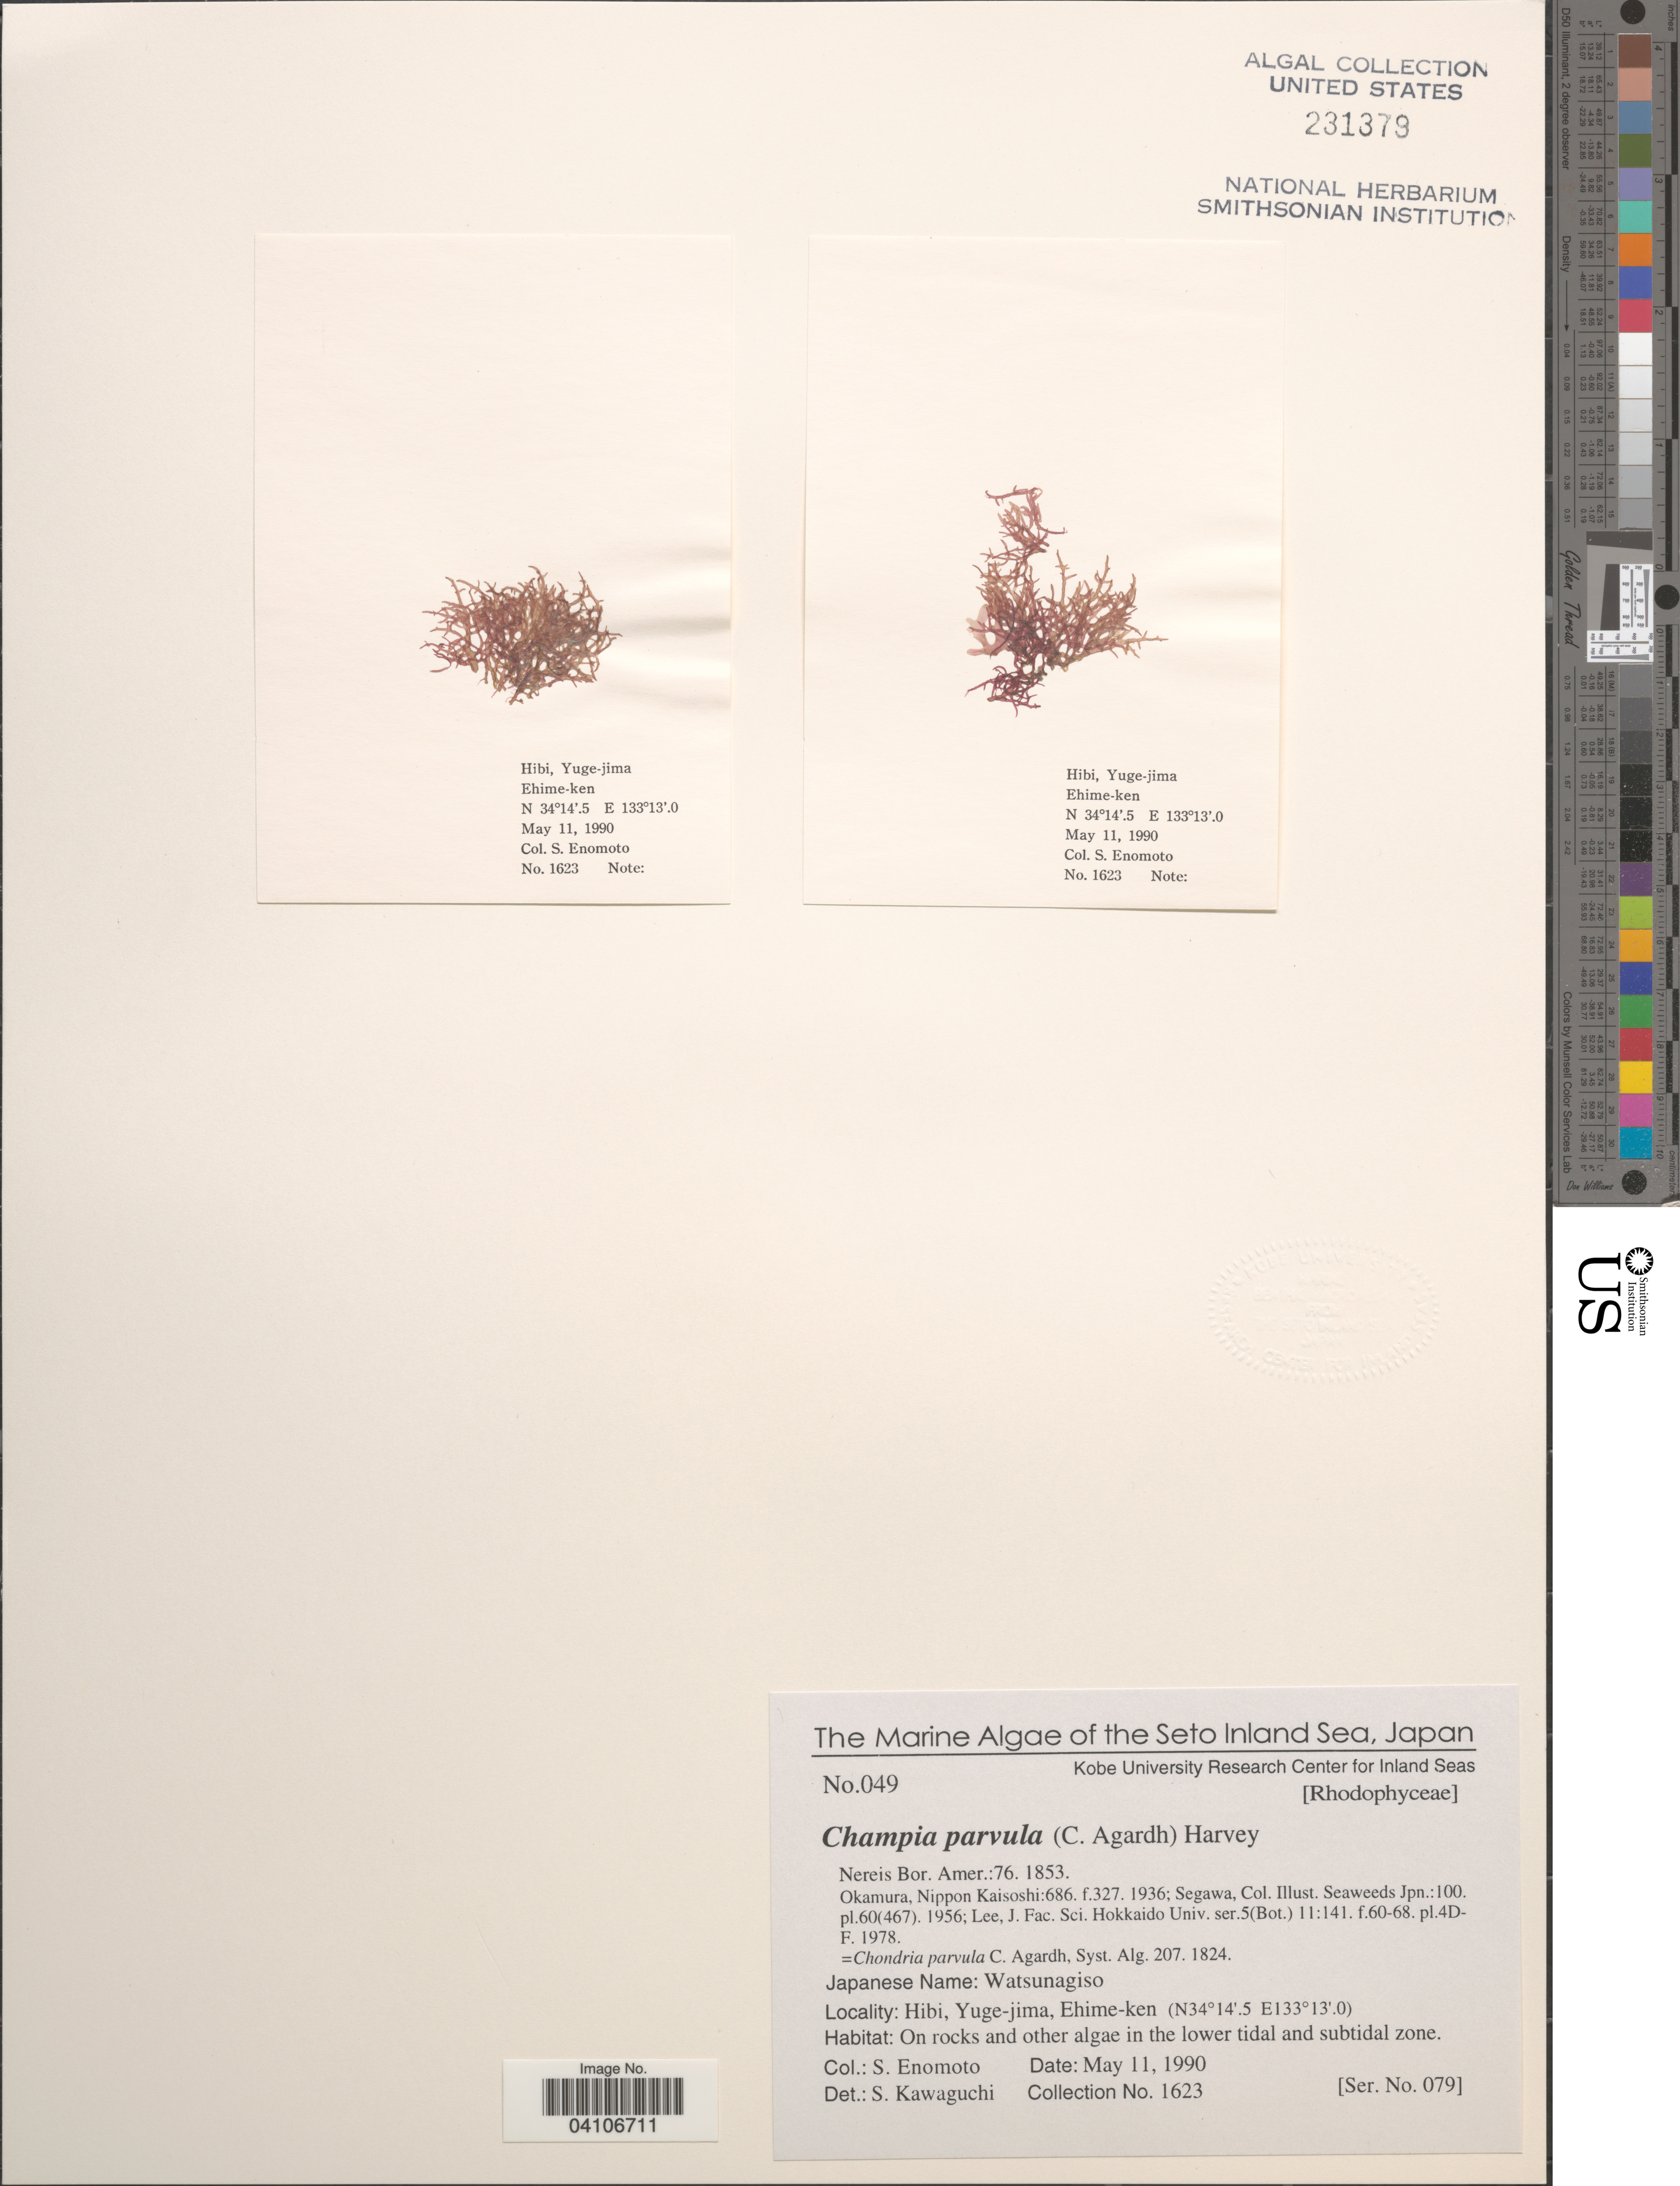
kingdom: Plantae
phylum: Rhodophyta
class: Florideophyceae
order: Rhodymeniales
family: Champiaceae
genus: Champia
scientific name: Champia parvula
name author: (C. Agardh) Harv.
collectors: S. Enomoto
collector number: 1623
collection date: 1990-05-11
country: Japan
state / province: Ehime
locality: The Seto Inland Sea. Hibi, Yuge-jima, Ehime-ken.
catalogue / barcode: US 231379